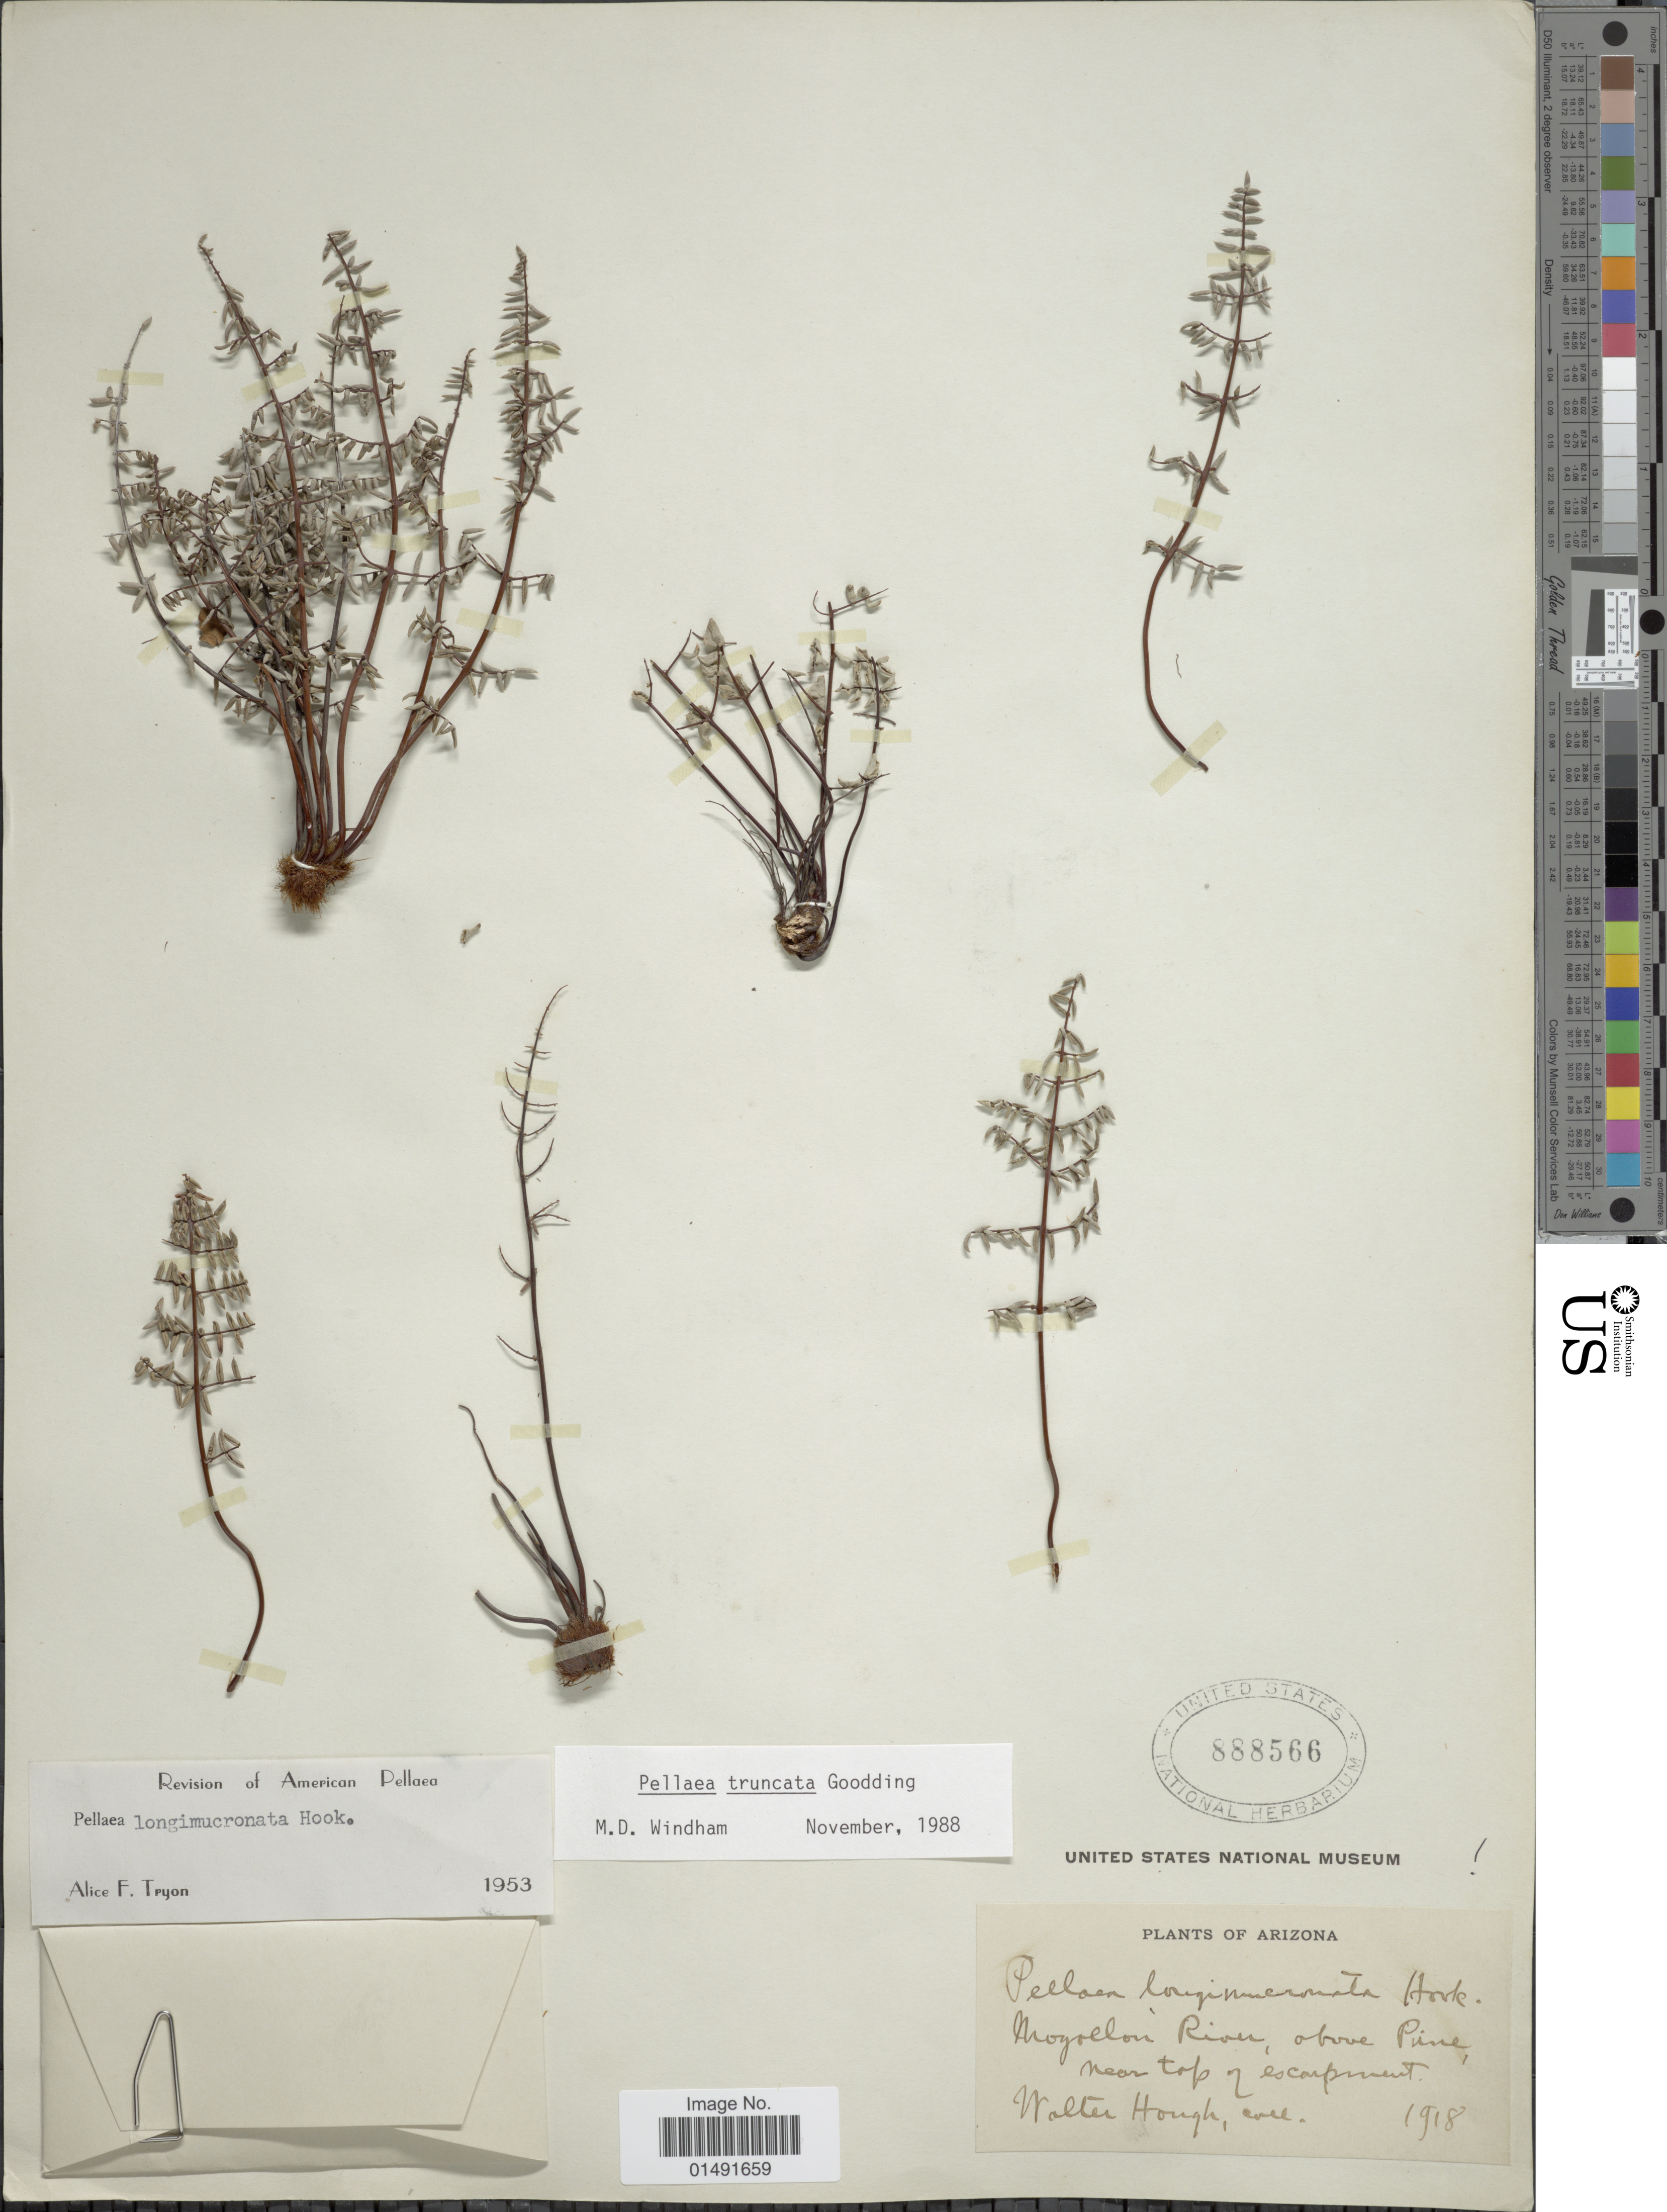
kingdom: Plantae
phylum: Tracheophyta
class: Polypodiopsida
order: Polypodiales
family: Pteridaceae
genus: Pellaea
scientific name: Pellaea truncata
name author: Goodd.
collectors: W. Hough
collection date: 1918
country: United States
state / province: Arizona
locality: Mogollon River, above Pine, near top of escarpment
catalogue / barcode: US 888566